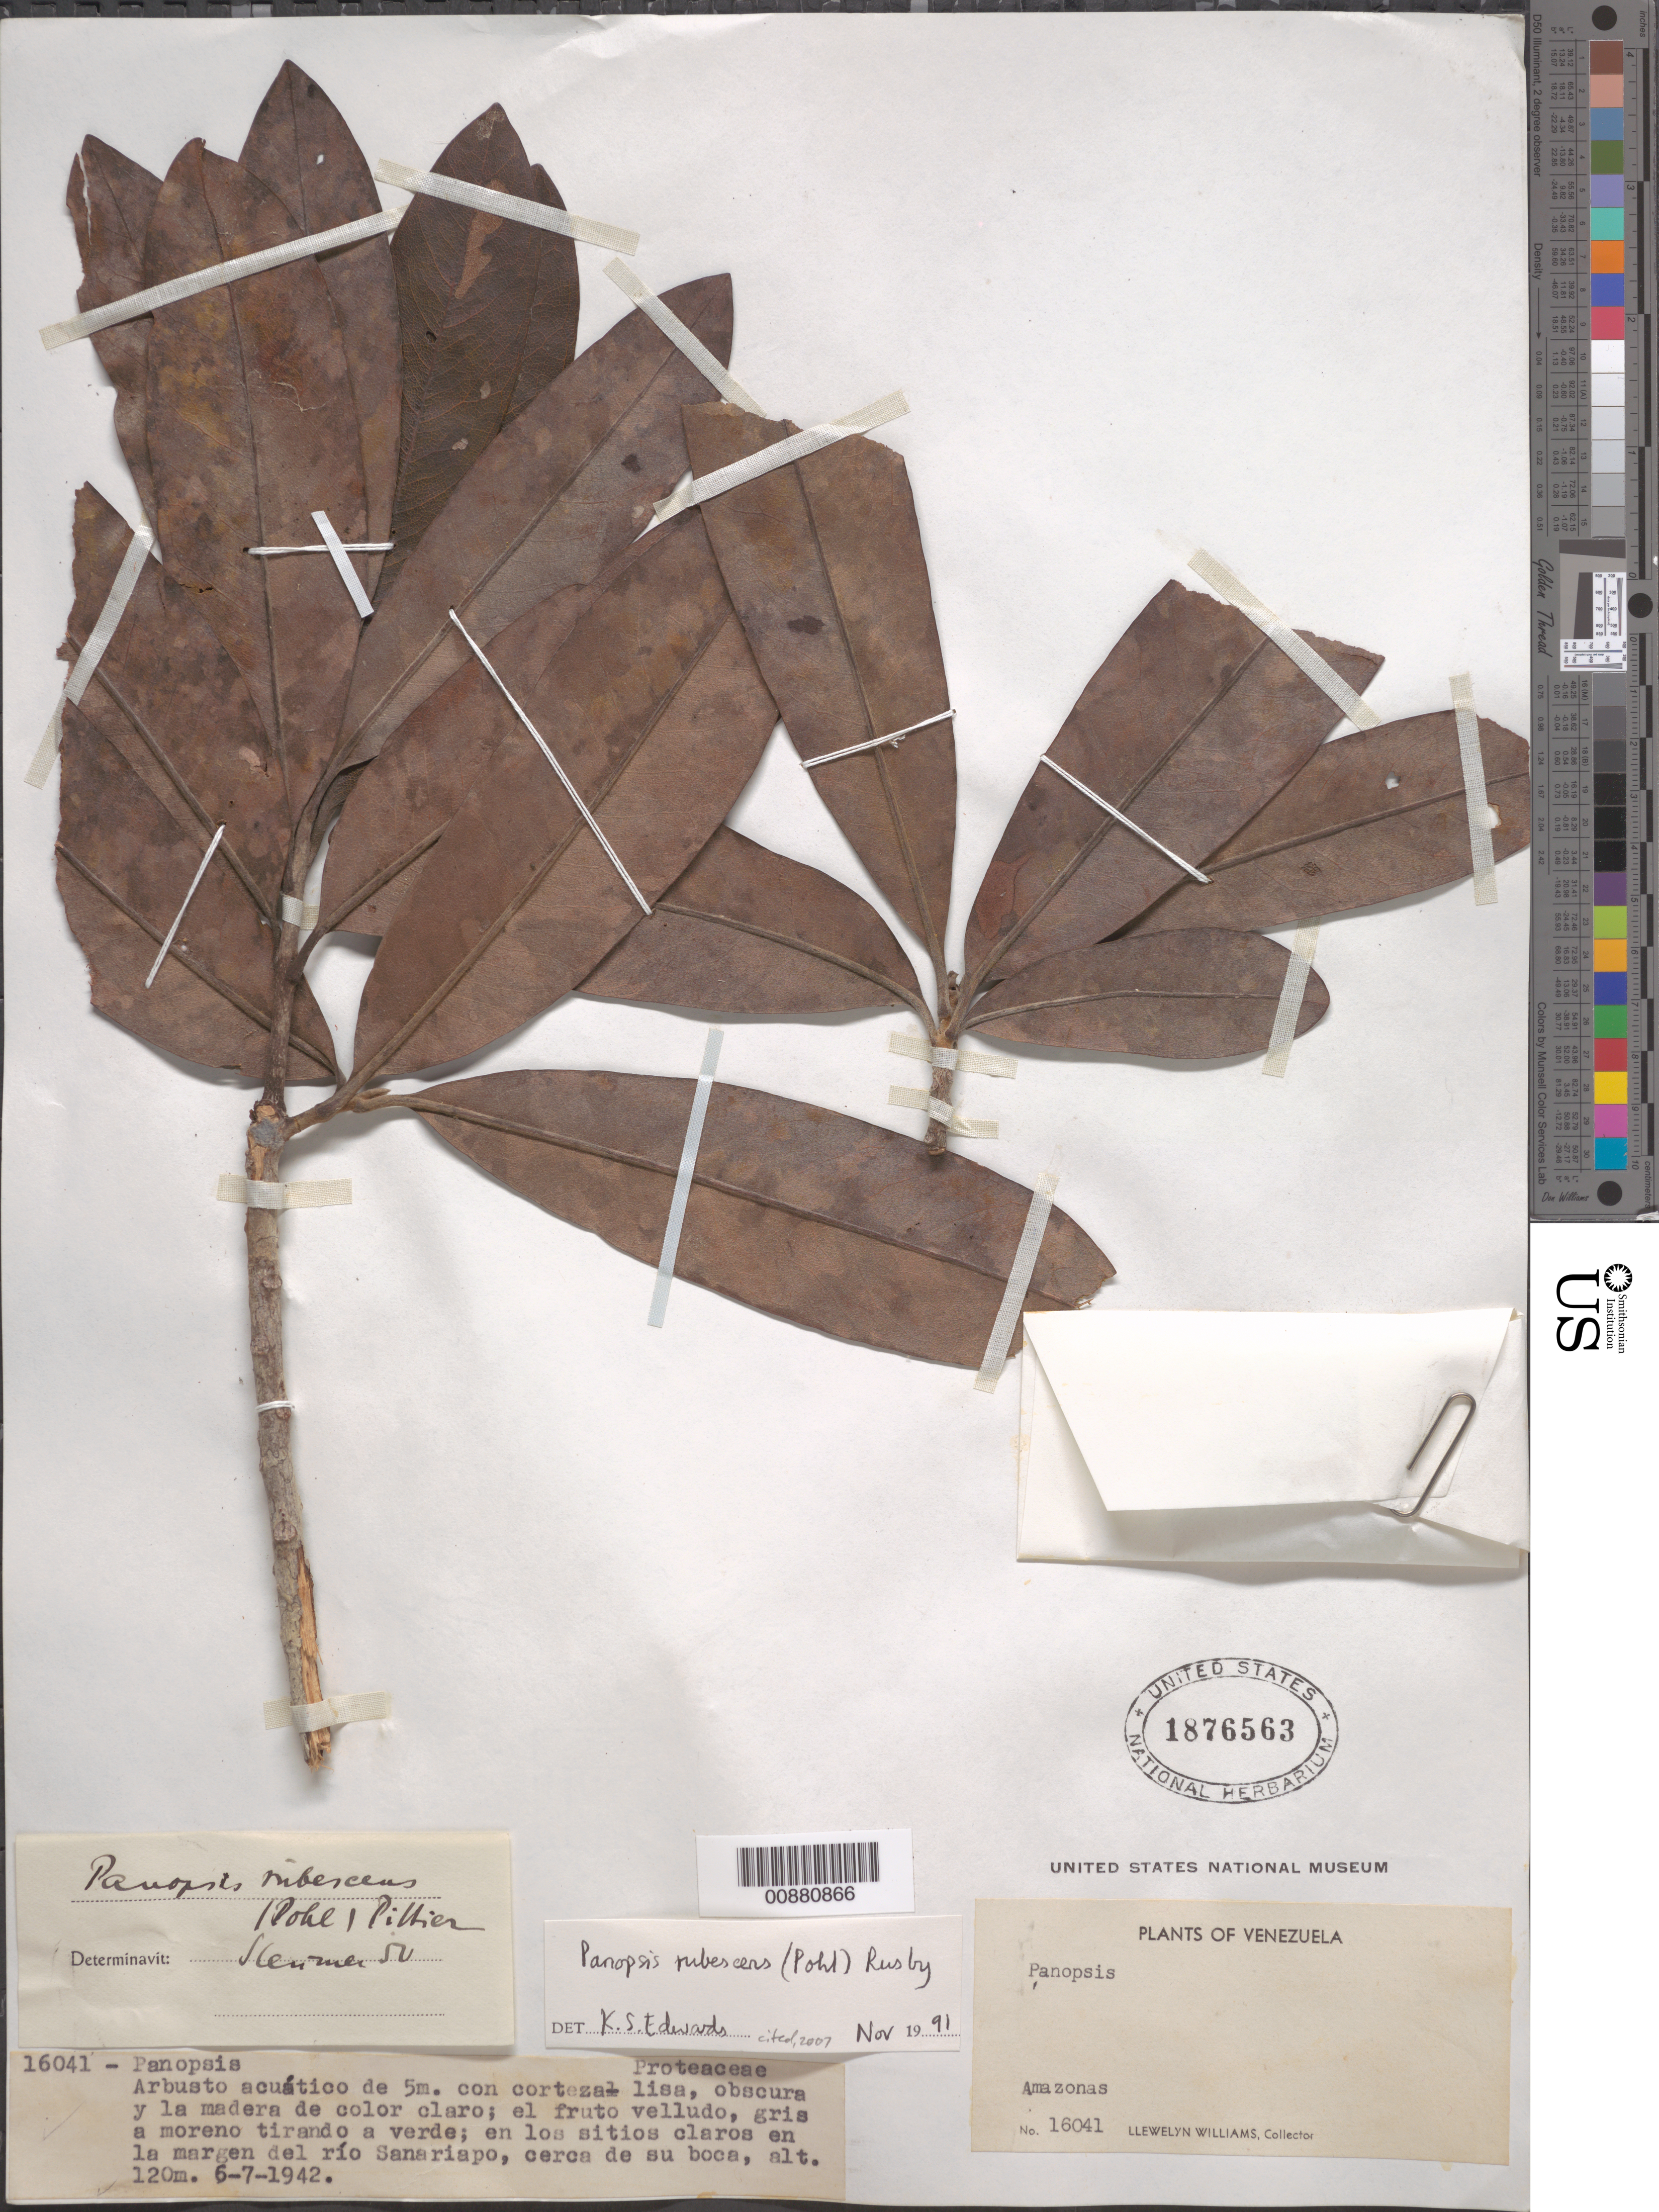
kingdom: Plantae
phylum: Tracheophyta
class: Magnoliopsida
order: Proteales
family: Proteaceae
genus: Panopsis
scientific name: Panopsis rubescens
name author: (Pohl) Pittier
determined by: Edwards, K. S.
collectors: Ll. Williams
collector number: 16041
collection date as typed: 6-Jul-42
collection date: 1942-07-06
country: Venezuela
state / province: Amazonas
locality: Río Sanariapo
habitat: Sitios claros en margen del rio, cerca de su boca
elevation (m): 120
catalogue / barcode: US 1876563